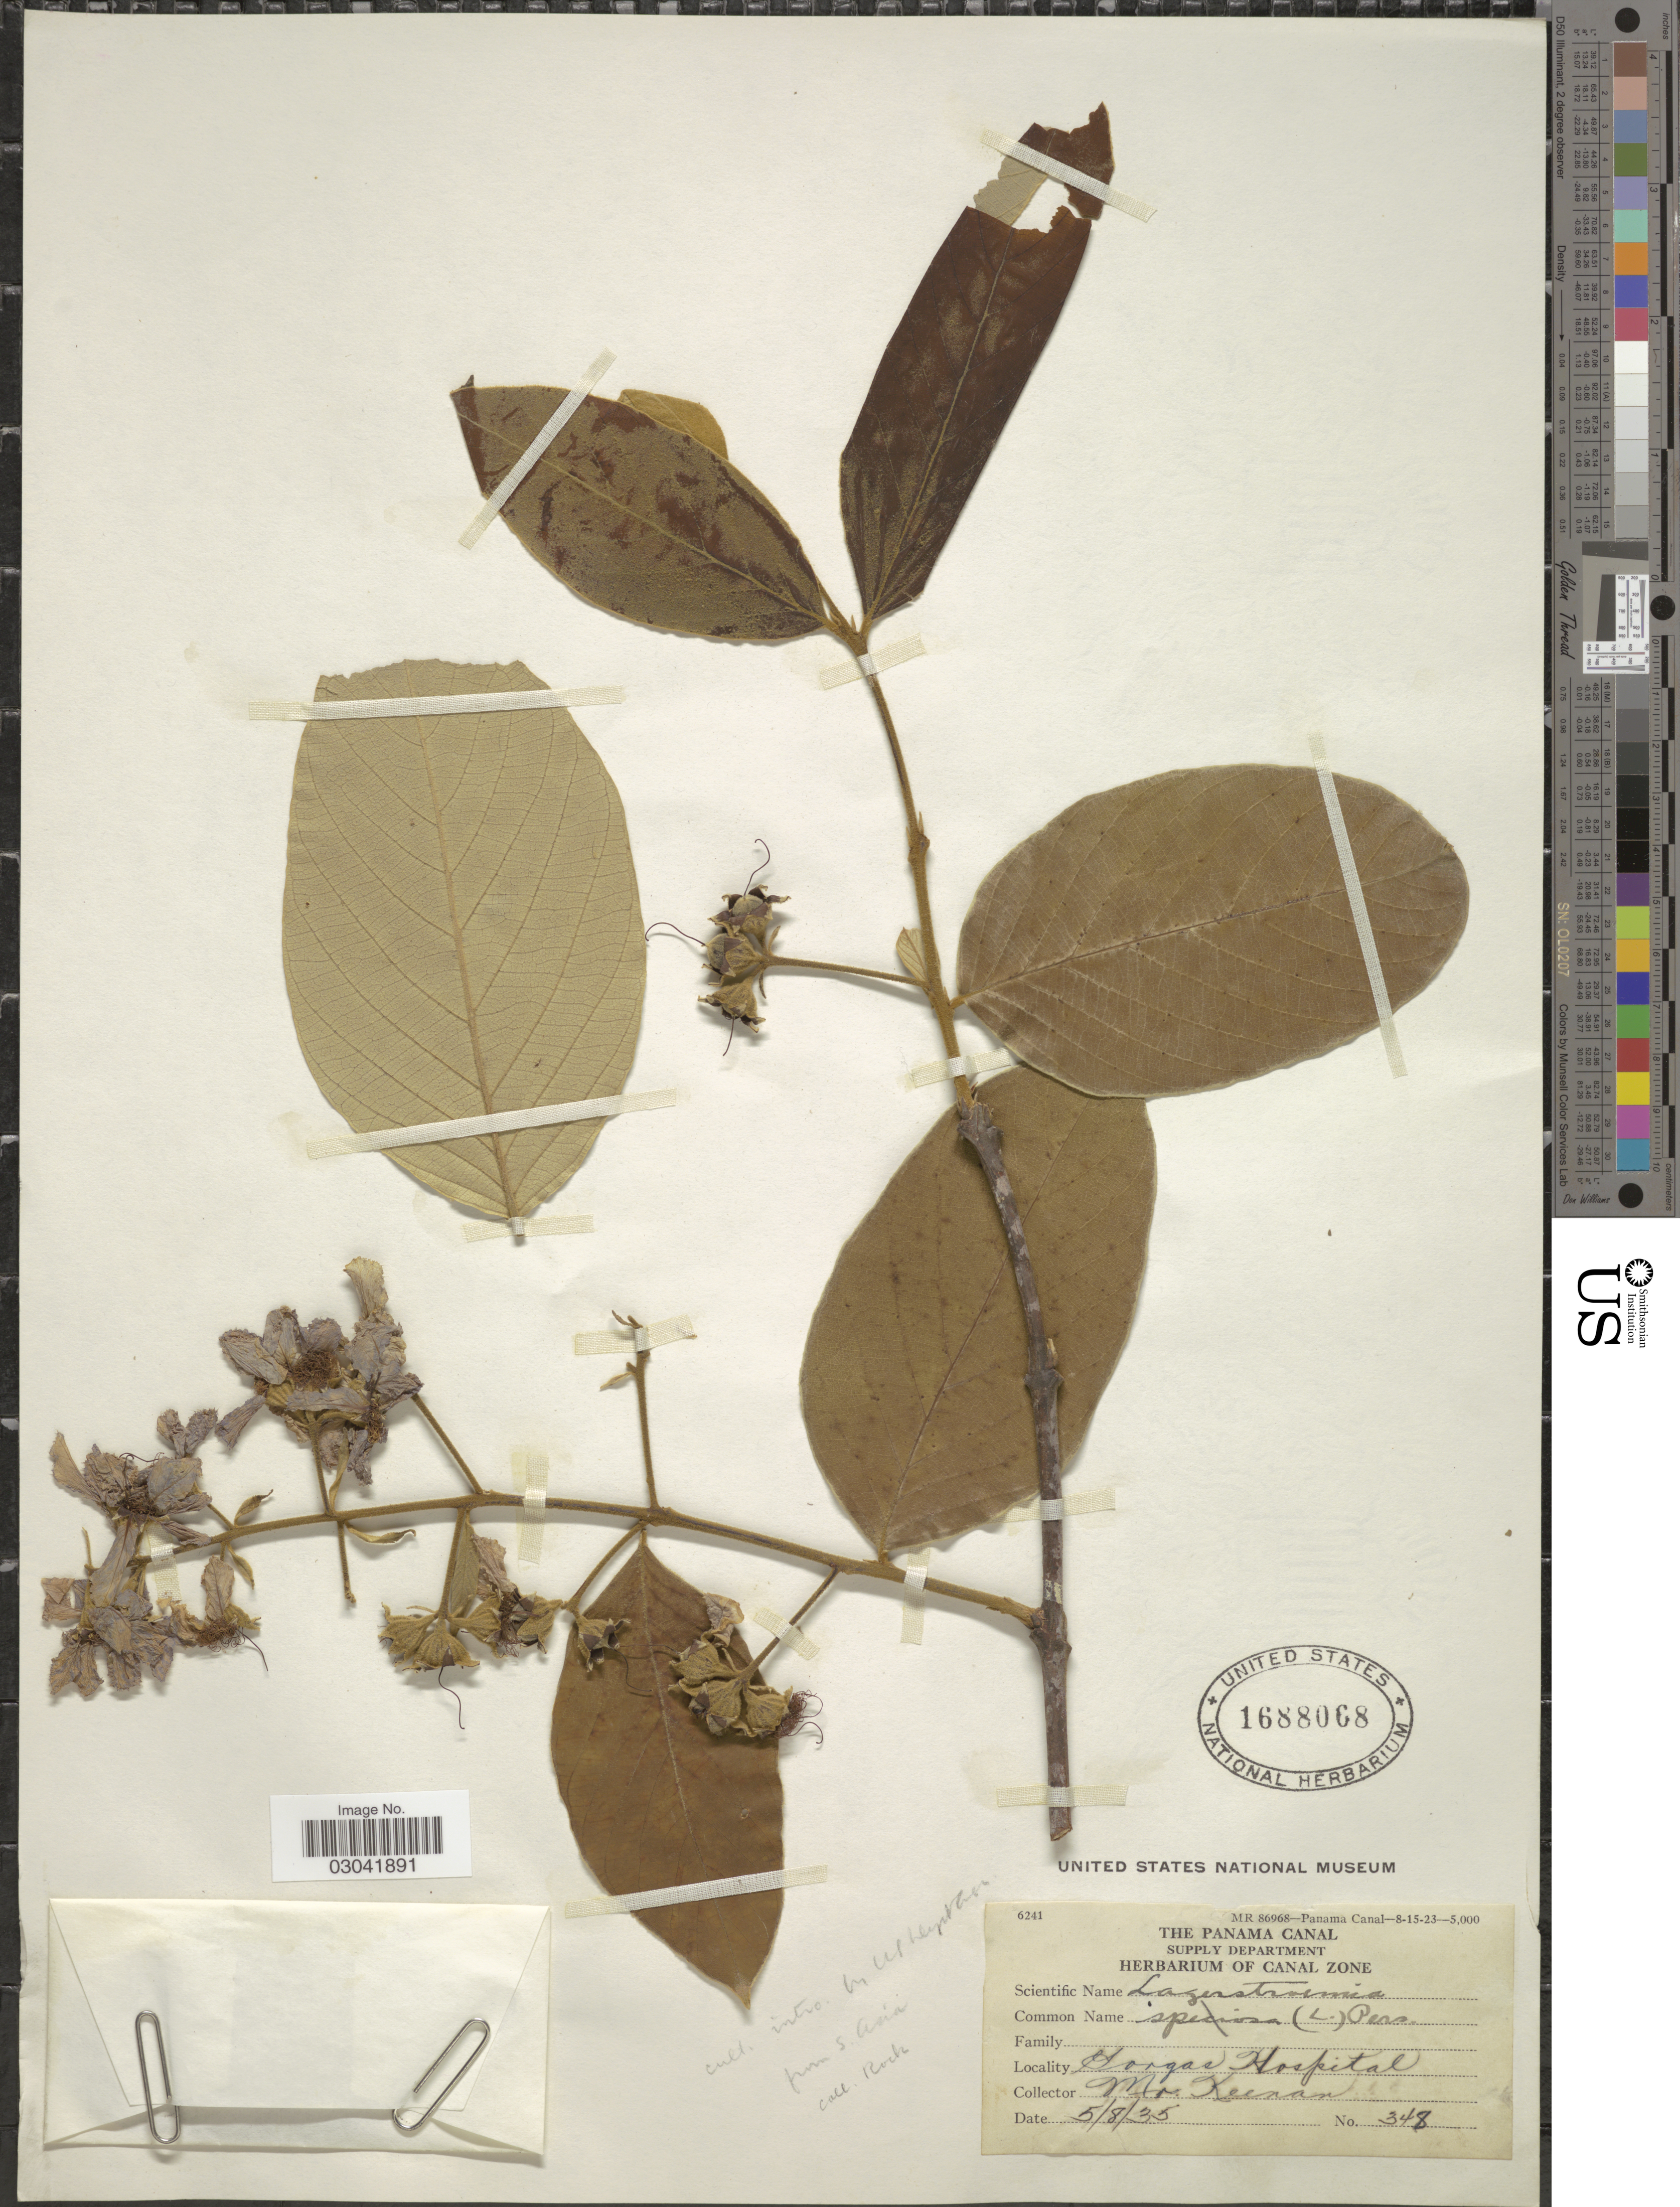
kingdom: Plantae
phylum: Tracheophyta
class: Magnoliopsida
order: Myrtales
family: Lythraceae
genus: Lagerstroemia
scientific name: Lagerstroemia sp.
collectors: Mr. Keenan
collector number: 348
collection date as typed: Transcribed d/m/y: 5/8/35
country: Panama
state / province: Colón / Panamá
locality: The Panama Canal. Gorgas Hospital.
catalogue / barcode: US 1688068